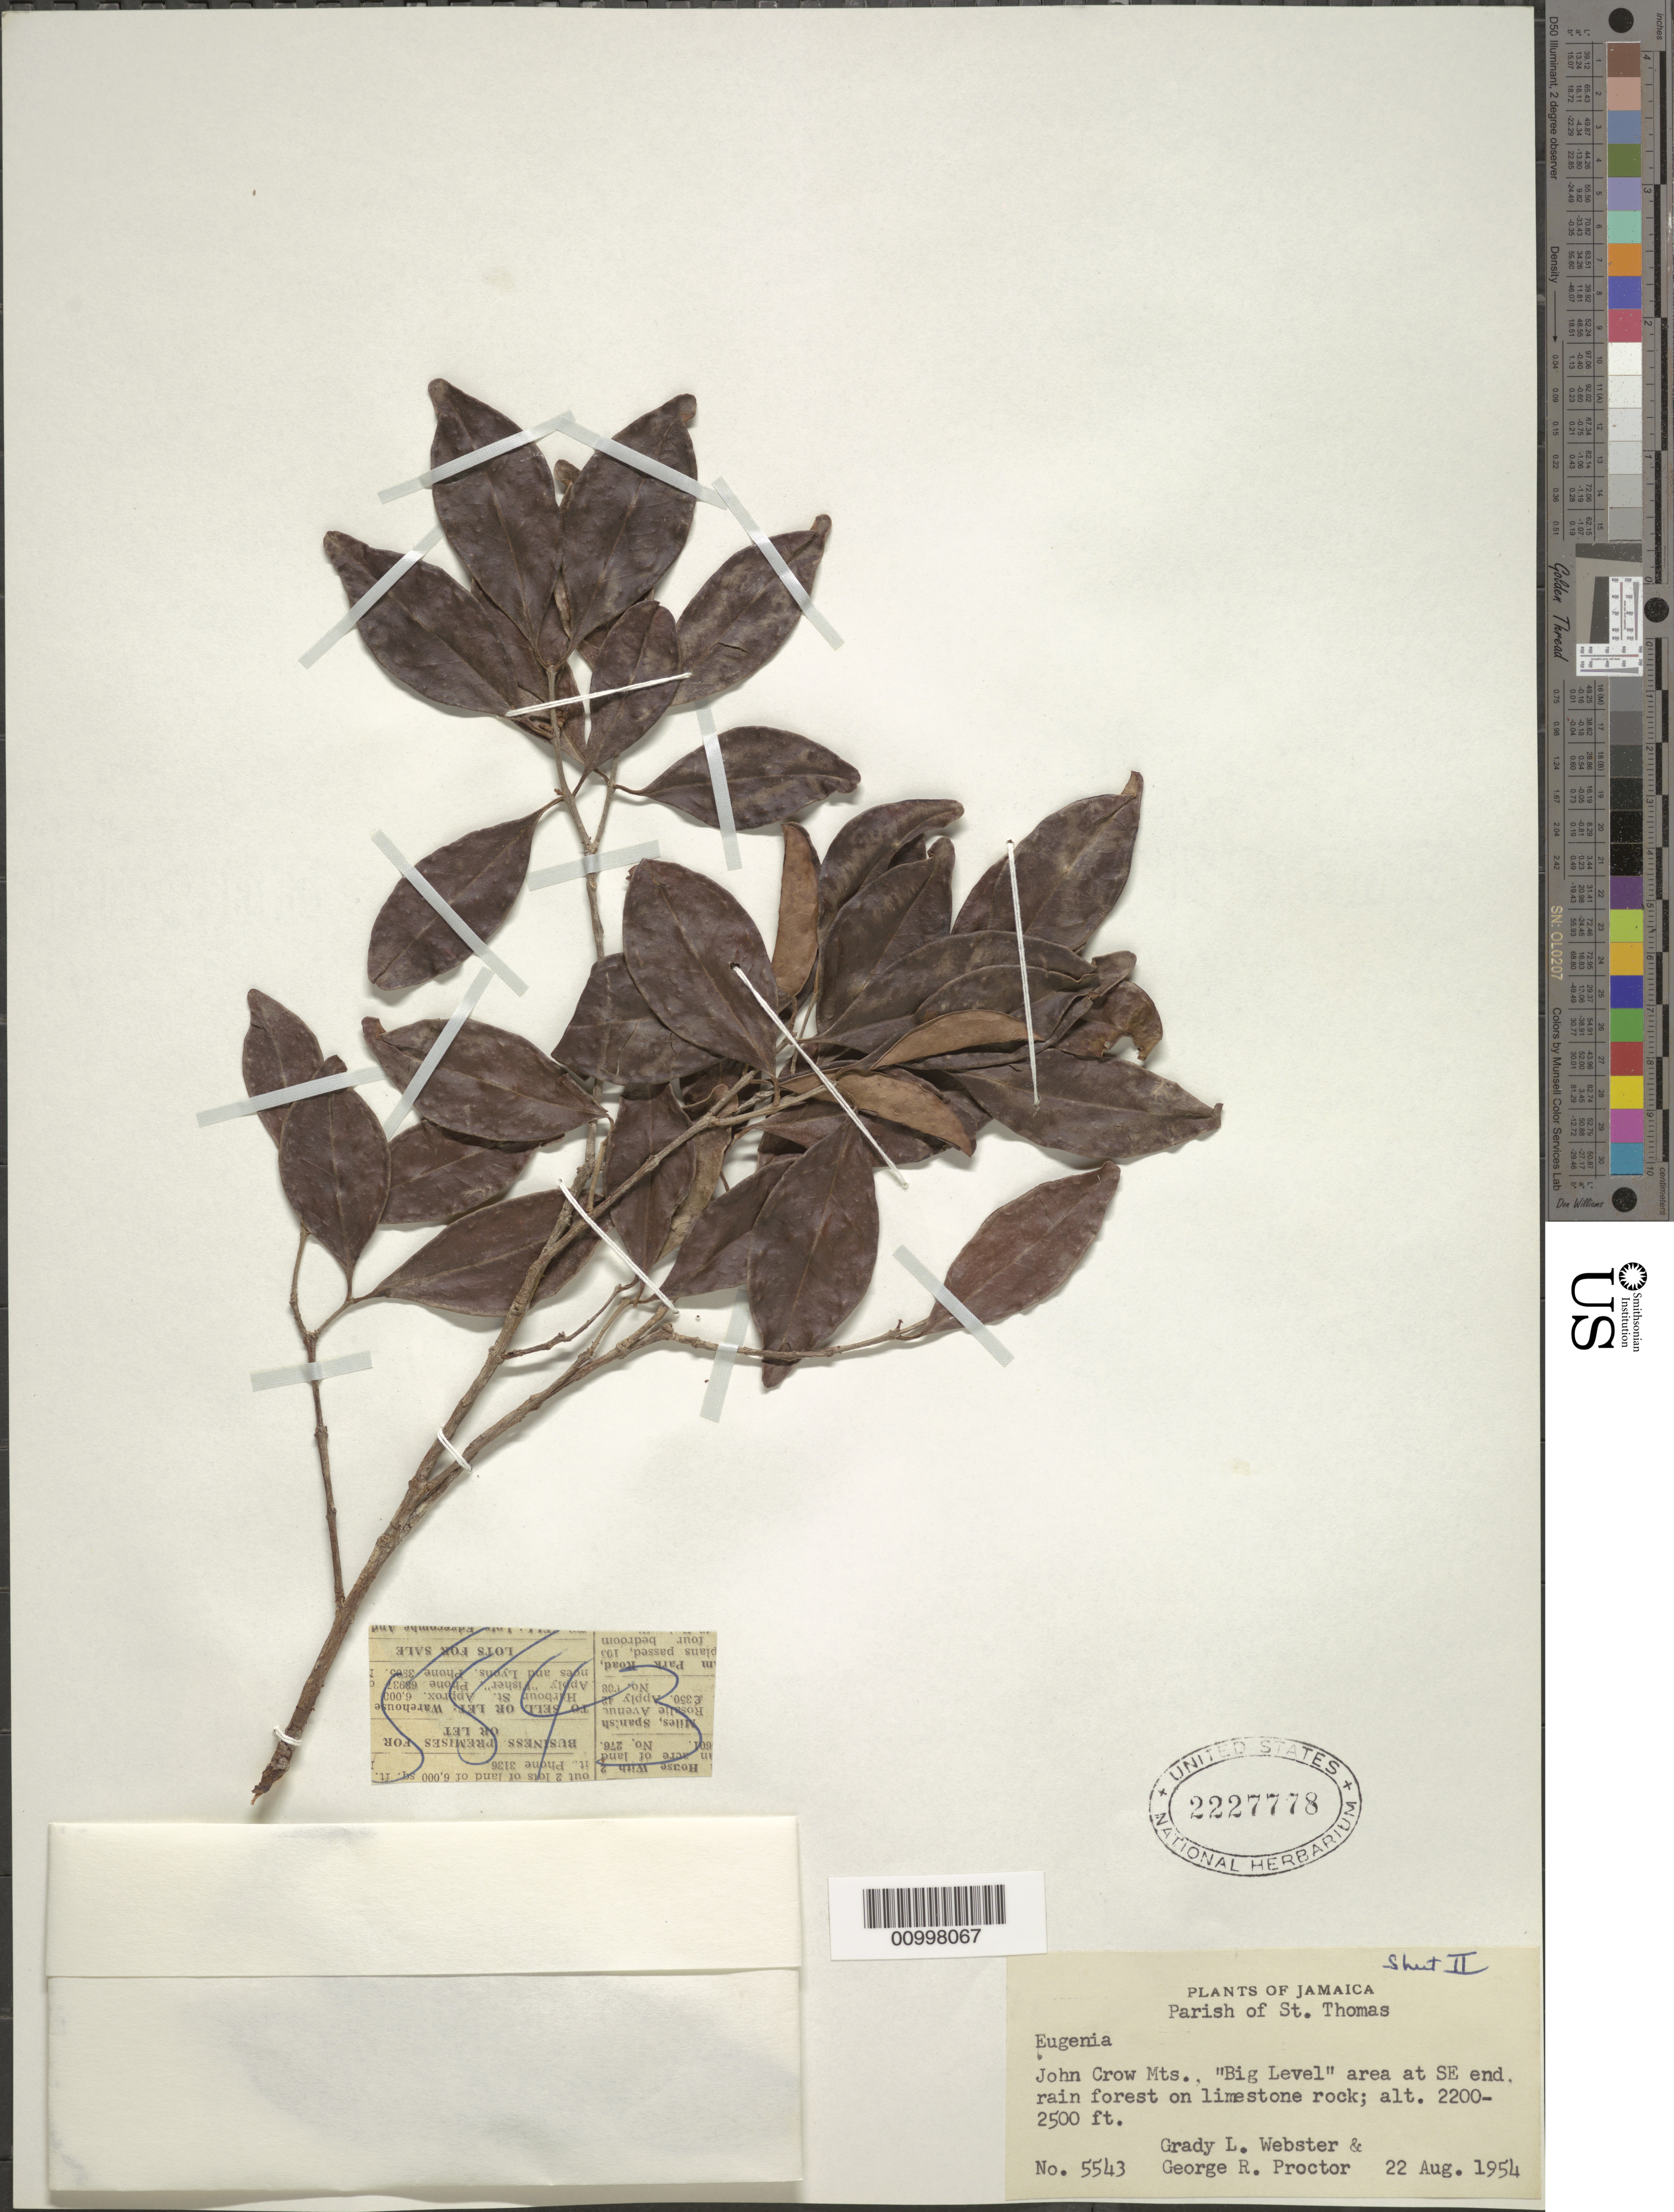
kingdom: Plantae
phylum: Tracheophyta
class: Magnoliopsida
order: Myrtales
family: Myrtaceae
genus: Eugenia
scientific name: Eugenia sp.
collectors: G. L. Webster & G. R. Proctor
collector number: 5543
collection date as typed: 22 Aug 1954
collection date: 1954-08-22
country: Jamaica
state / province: Saint Thomas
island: Jamaica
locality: John Crow Mts., "Big Level" area at southeast end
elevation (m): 762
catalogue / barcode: US 2227778